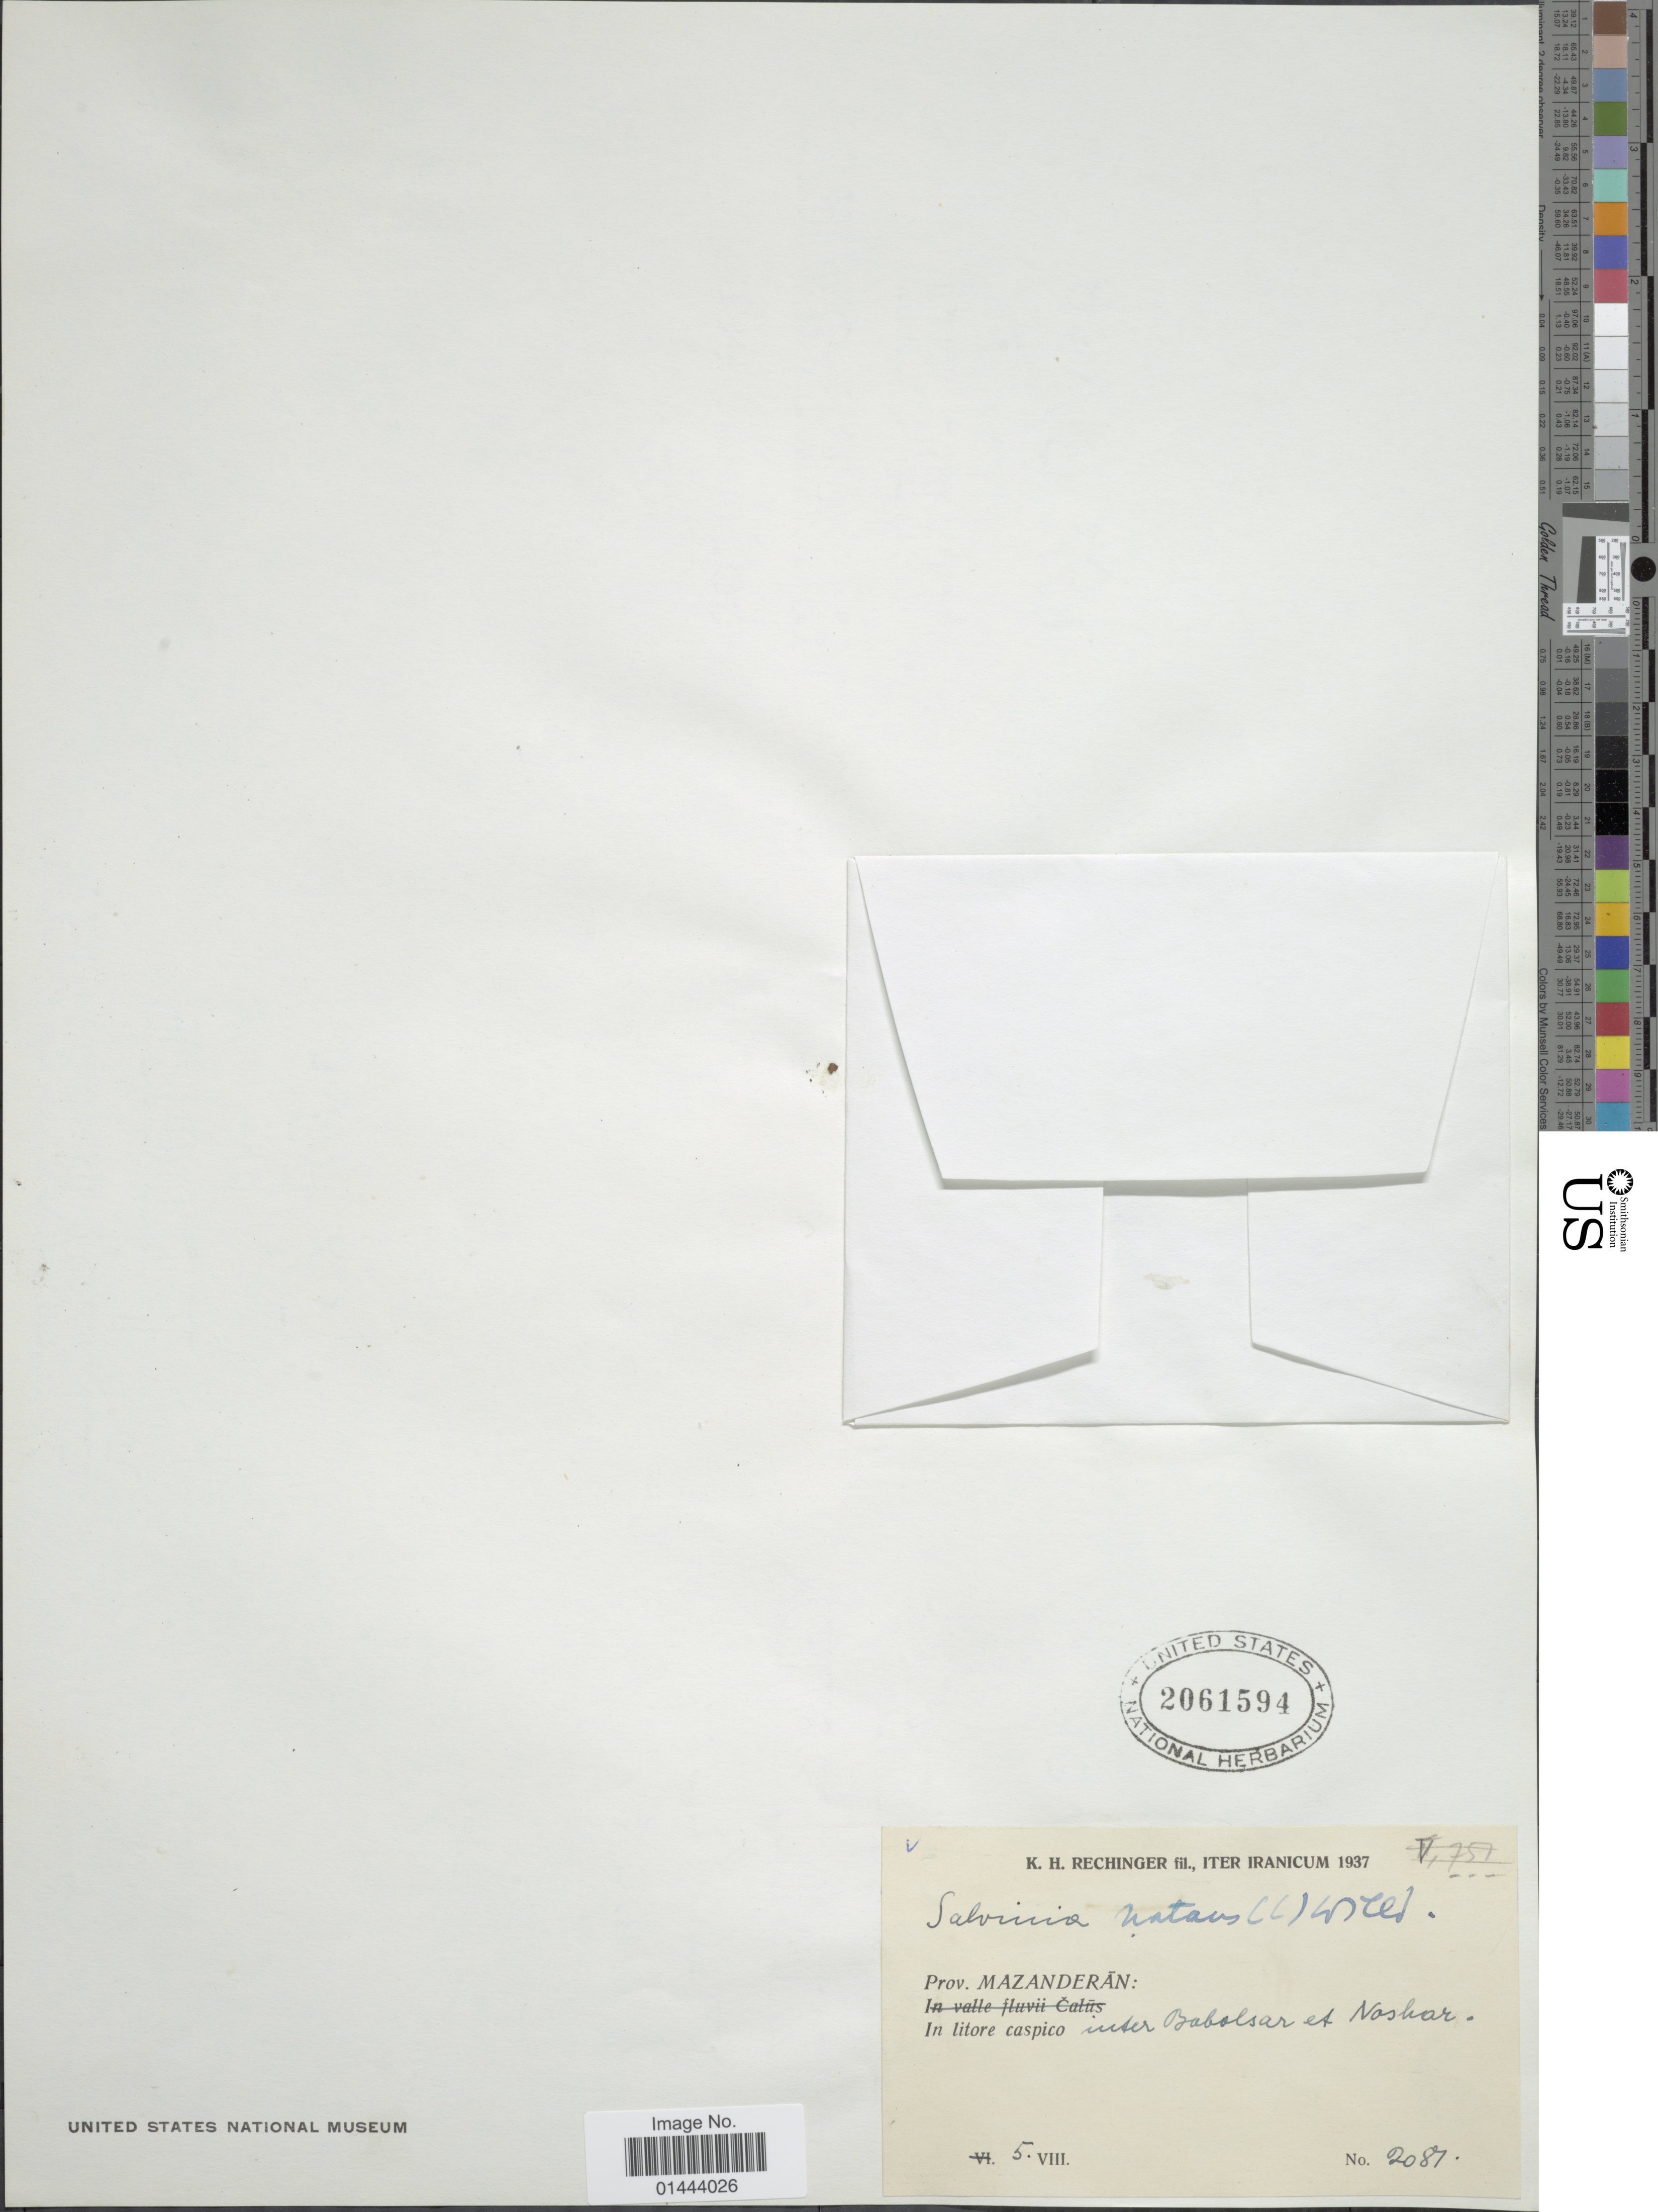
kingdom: Plantae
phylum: Tracheophyta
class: Polypodiopsida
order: Salviniales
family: Salviniaceae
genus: Salvinia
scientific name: Salvinia natans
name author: (L.) All.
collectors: K. H. Rechinger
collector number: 2087*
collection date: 1937-08-05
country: Iran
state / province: Mazandaran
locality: In lotore caspico inter Babolsar et Noshar [interpreted]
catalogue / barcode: US 2061594